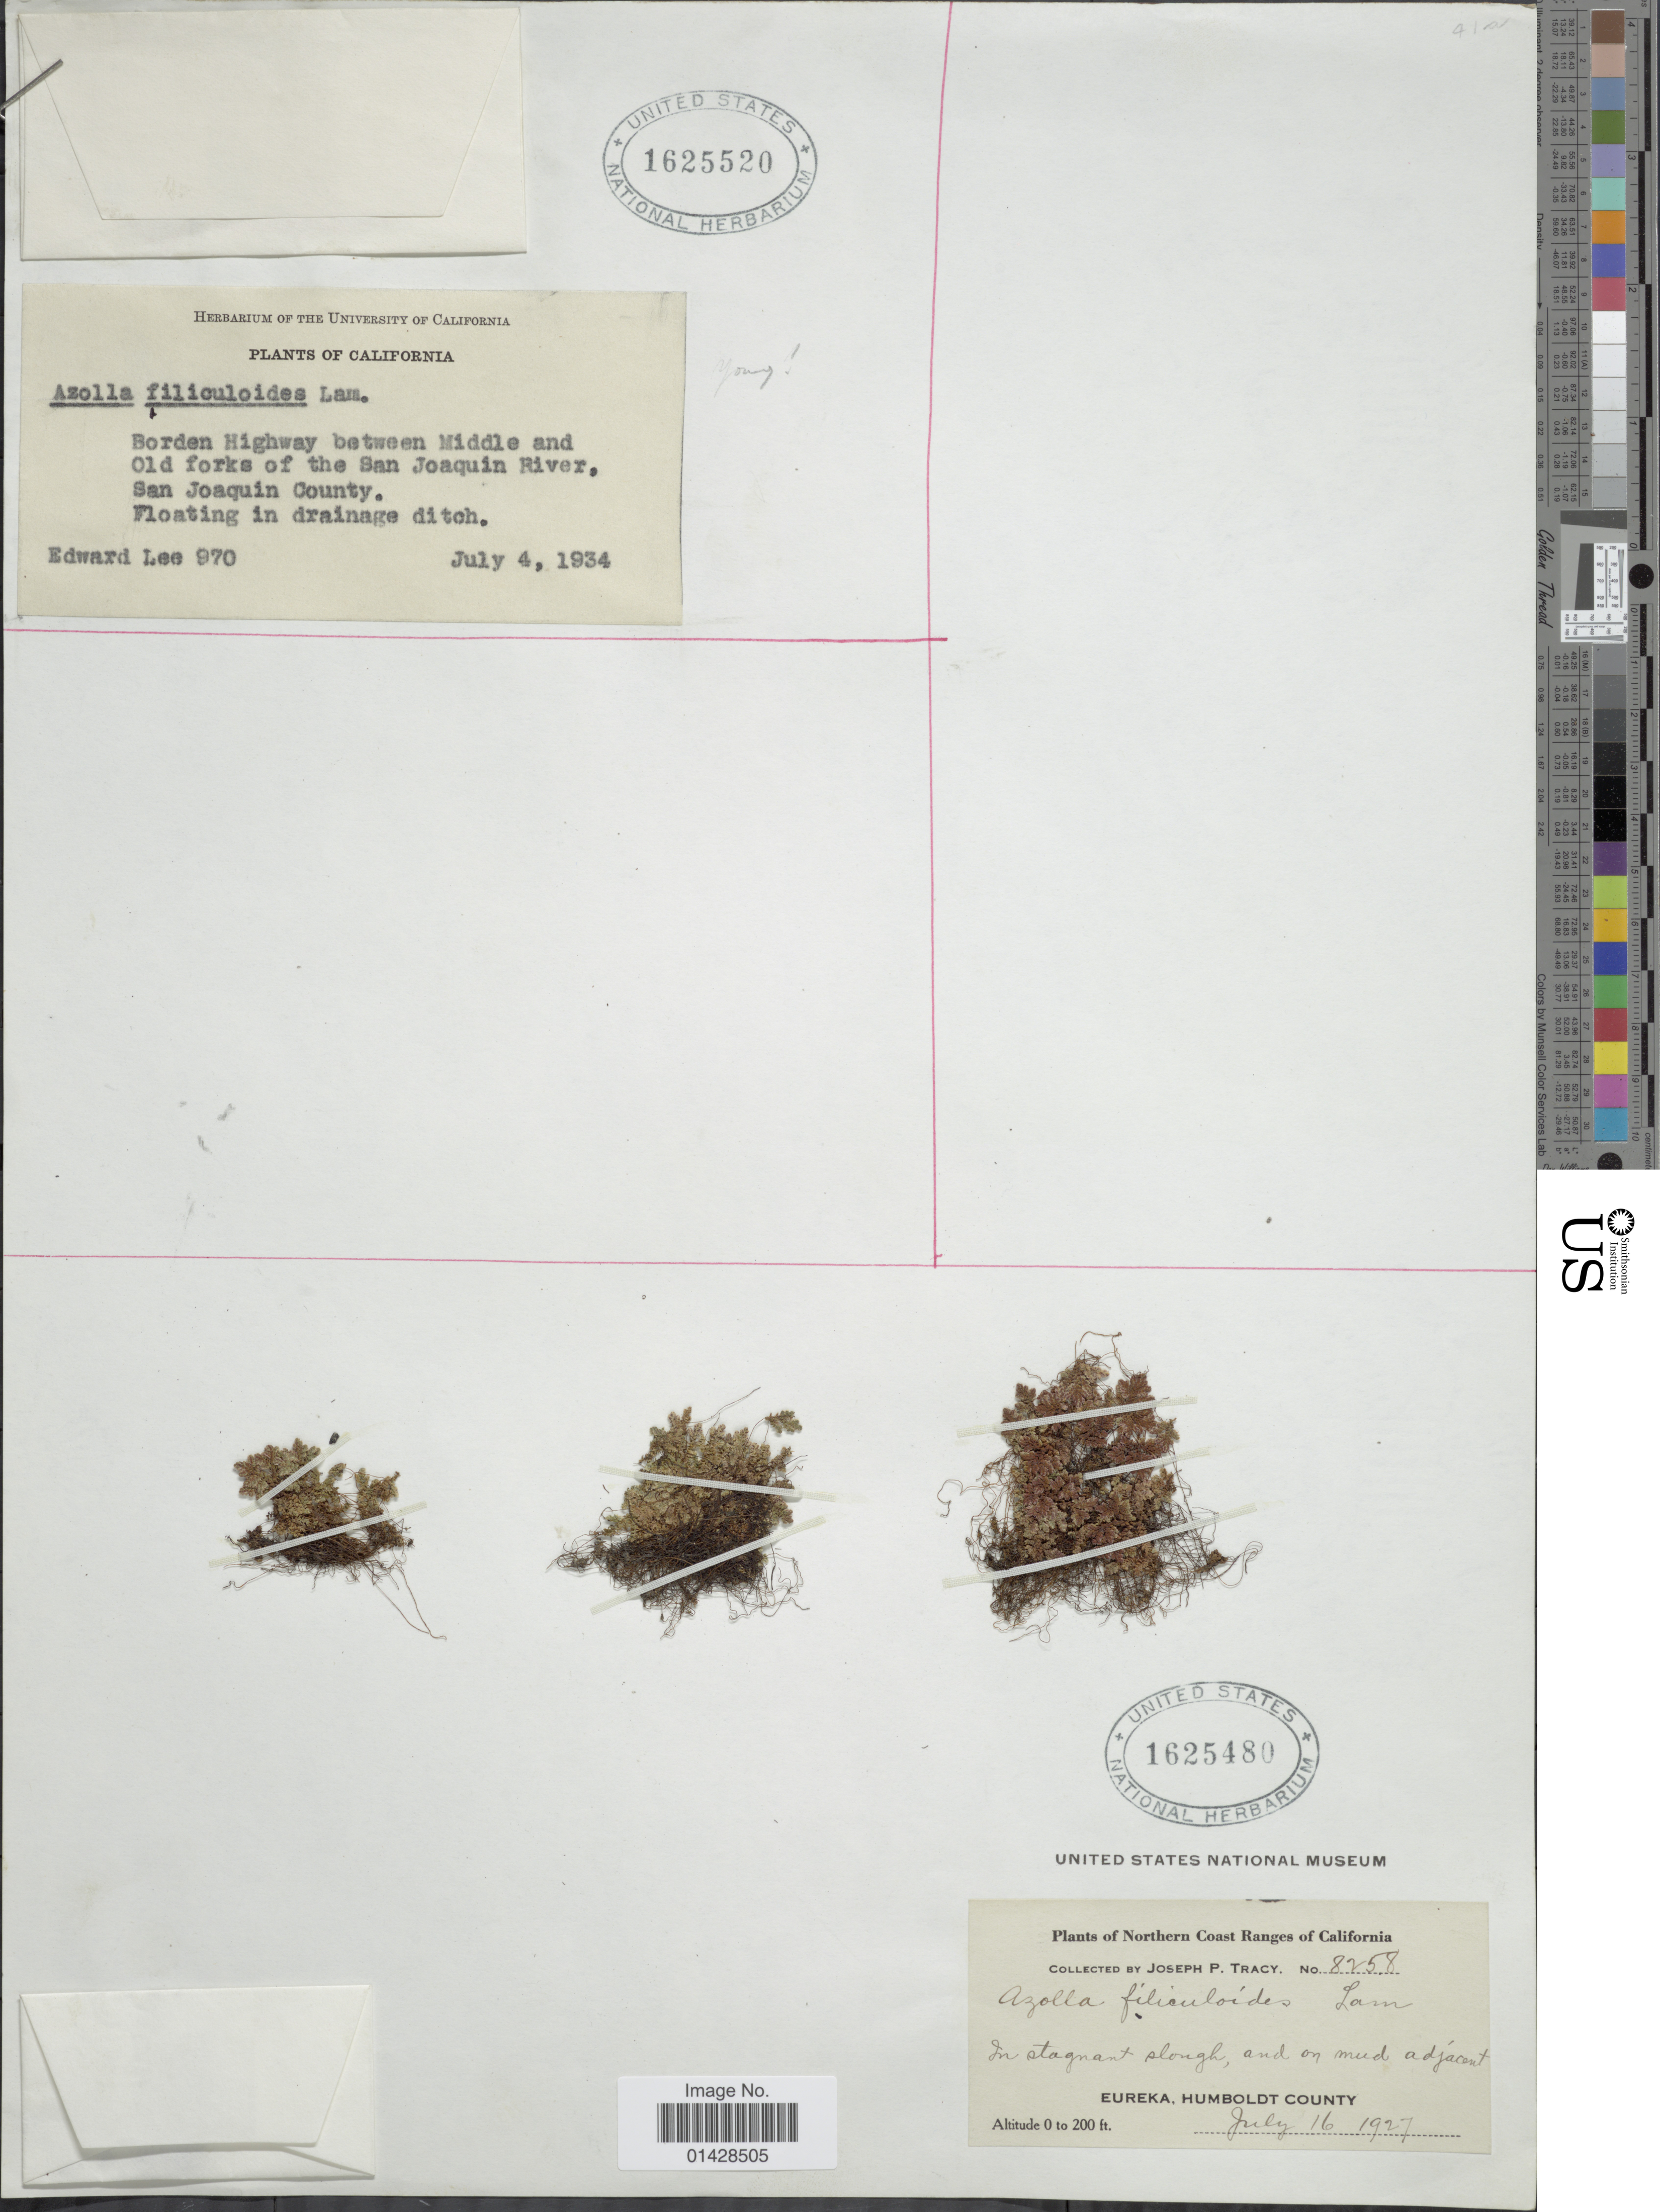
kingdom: Plantae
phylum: Tracheophyta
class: Polypodiopsida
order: Salviniales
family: Salviniaceae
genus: Azolla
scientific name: Azolla filiculoides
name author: Lam.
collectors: E. Lee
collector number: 970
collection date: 1934-07-04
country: United States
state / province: California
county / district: San Joaquin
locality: Borden Highway between Middle and Old forks of the San Joaquin River, San Joaquin County. Floating in a drainage ditch.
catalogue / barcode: US 1625520